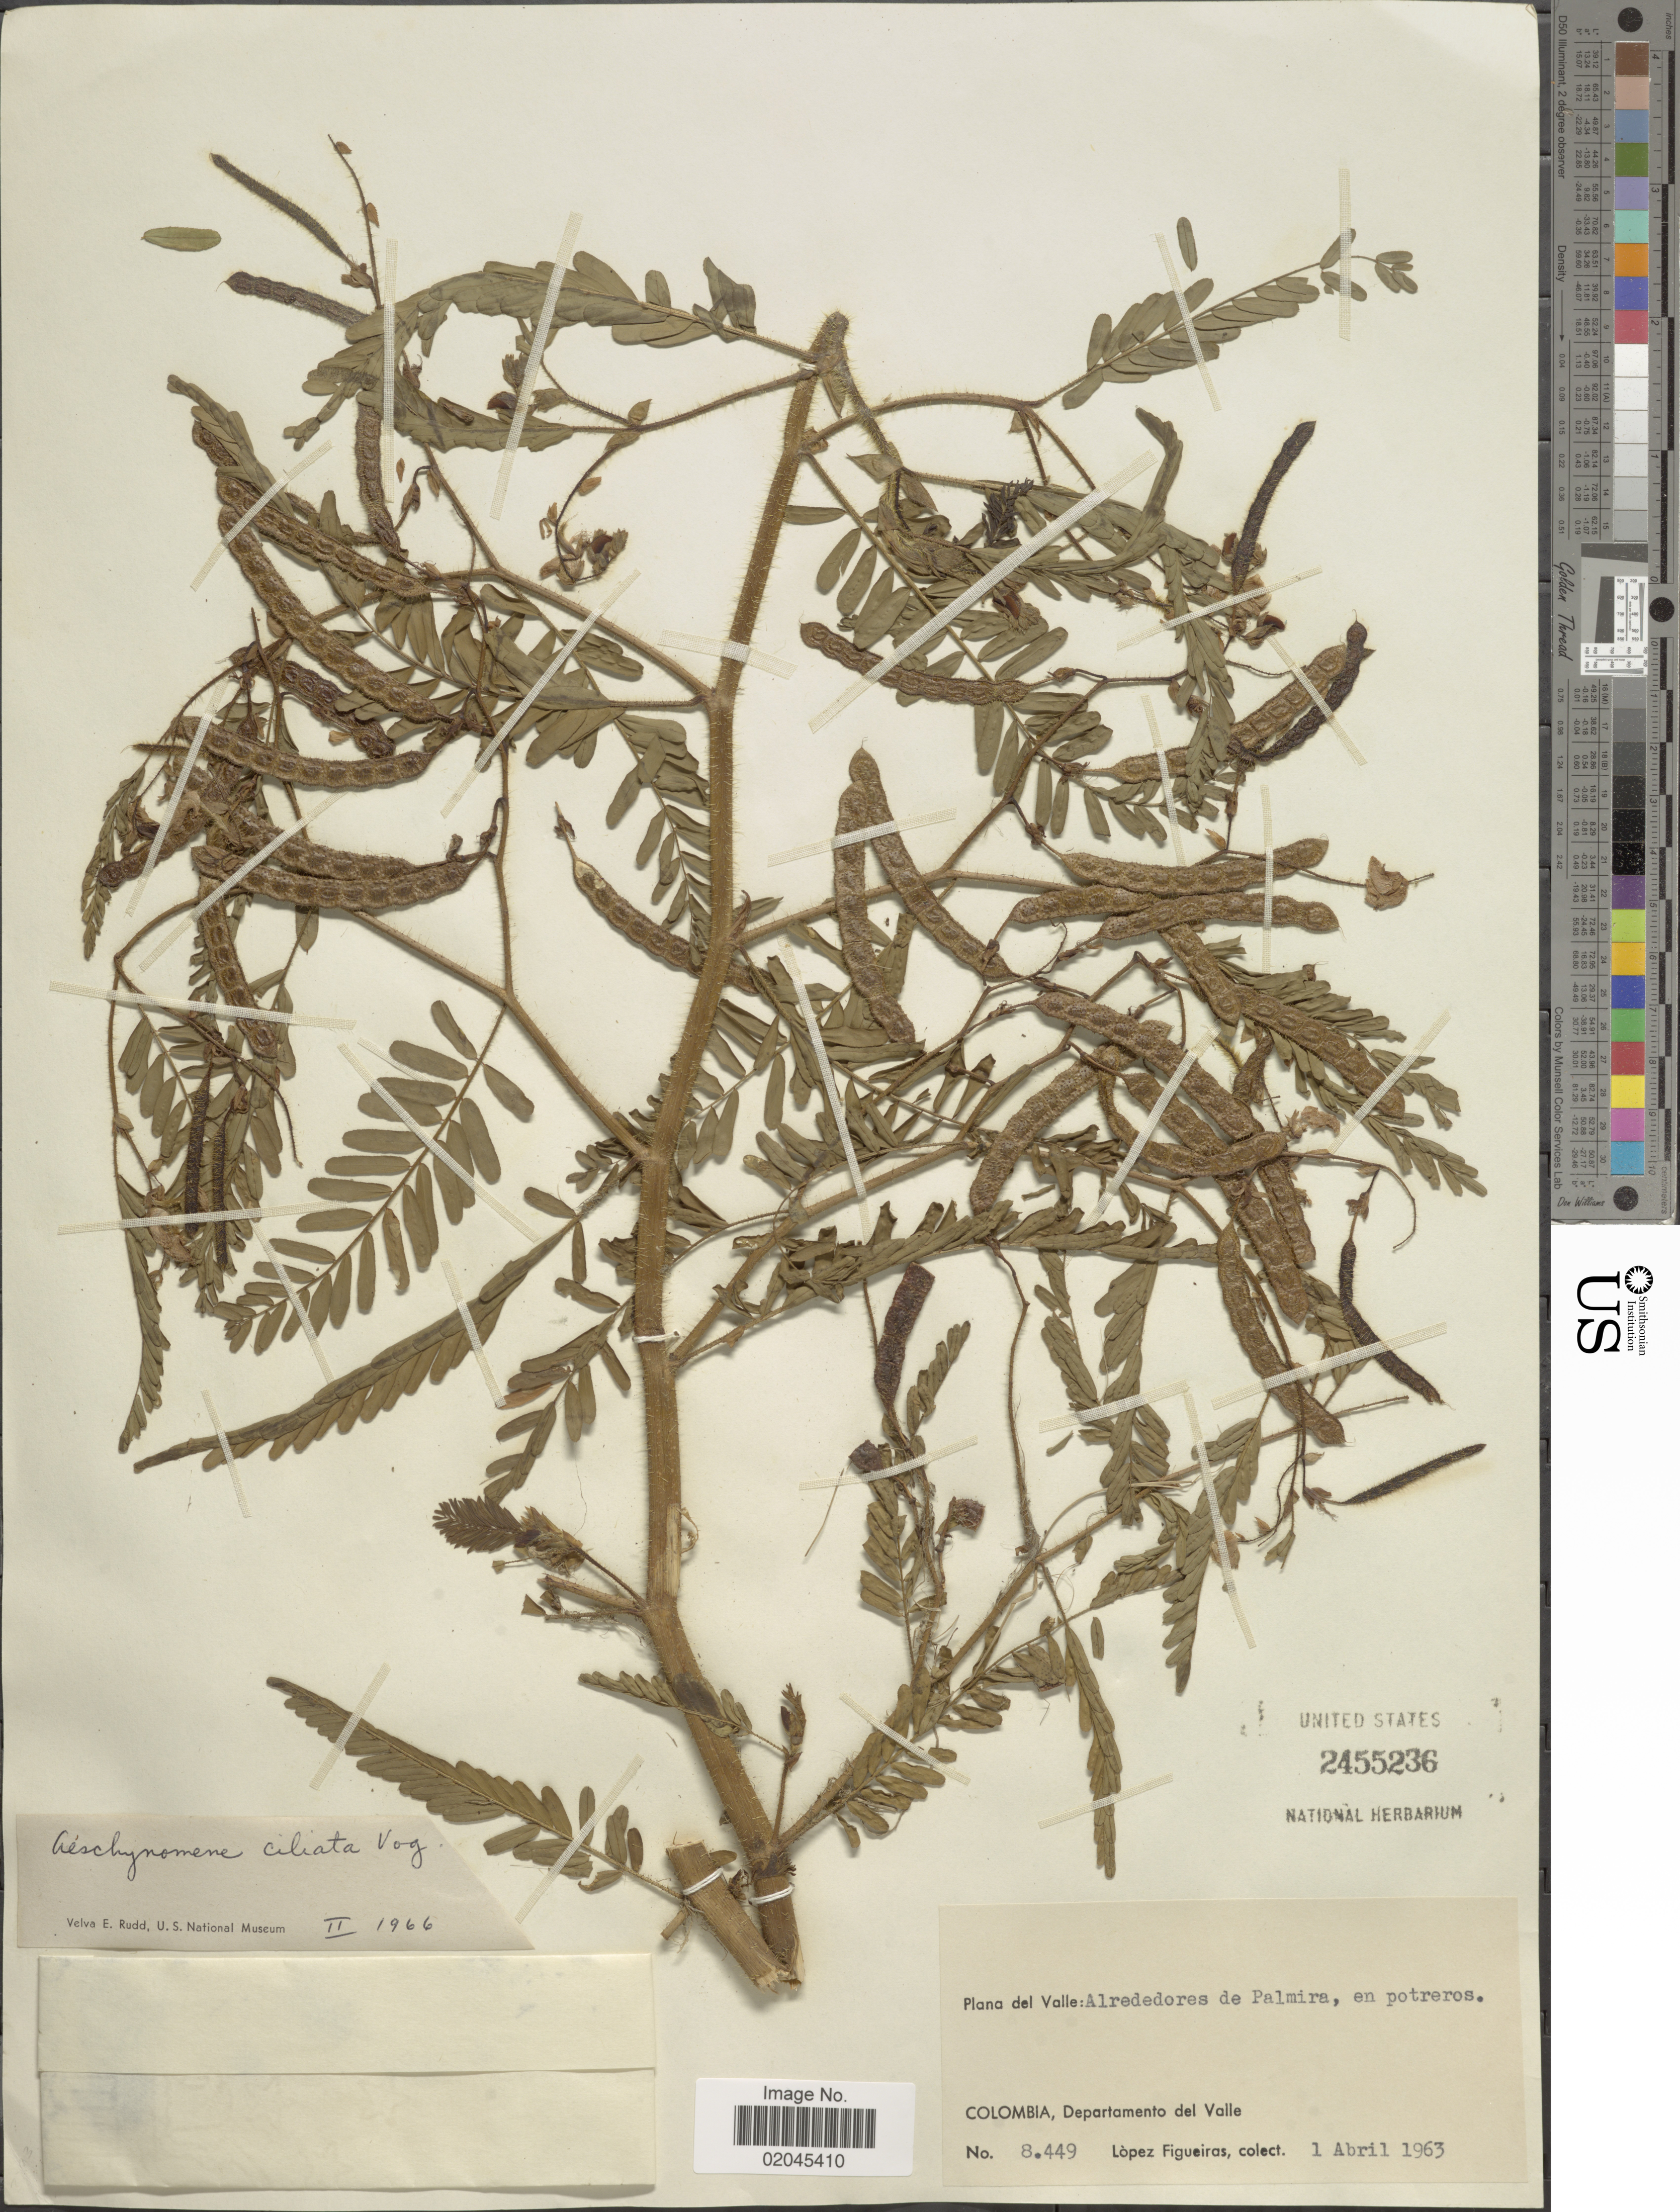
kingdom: Plantae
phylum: Tracheophyta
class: Magnoliopsida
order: Fabales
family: Fabaceae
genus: Aeschynomene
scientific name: Aeschynomene ciliata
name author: Vogel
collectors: M. López Figueiras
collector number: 8449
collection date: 1963-04-01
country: Colombia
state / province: Valle del Cauca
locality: Colombia, Departamento del Valle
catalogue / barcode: US 32455236